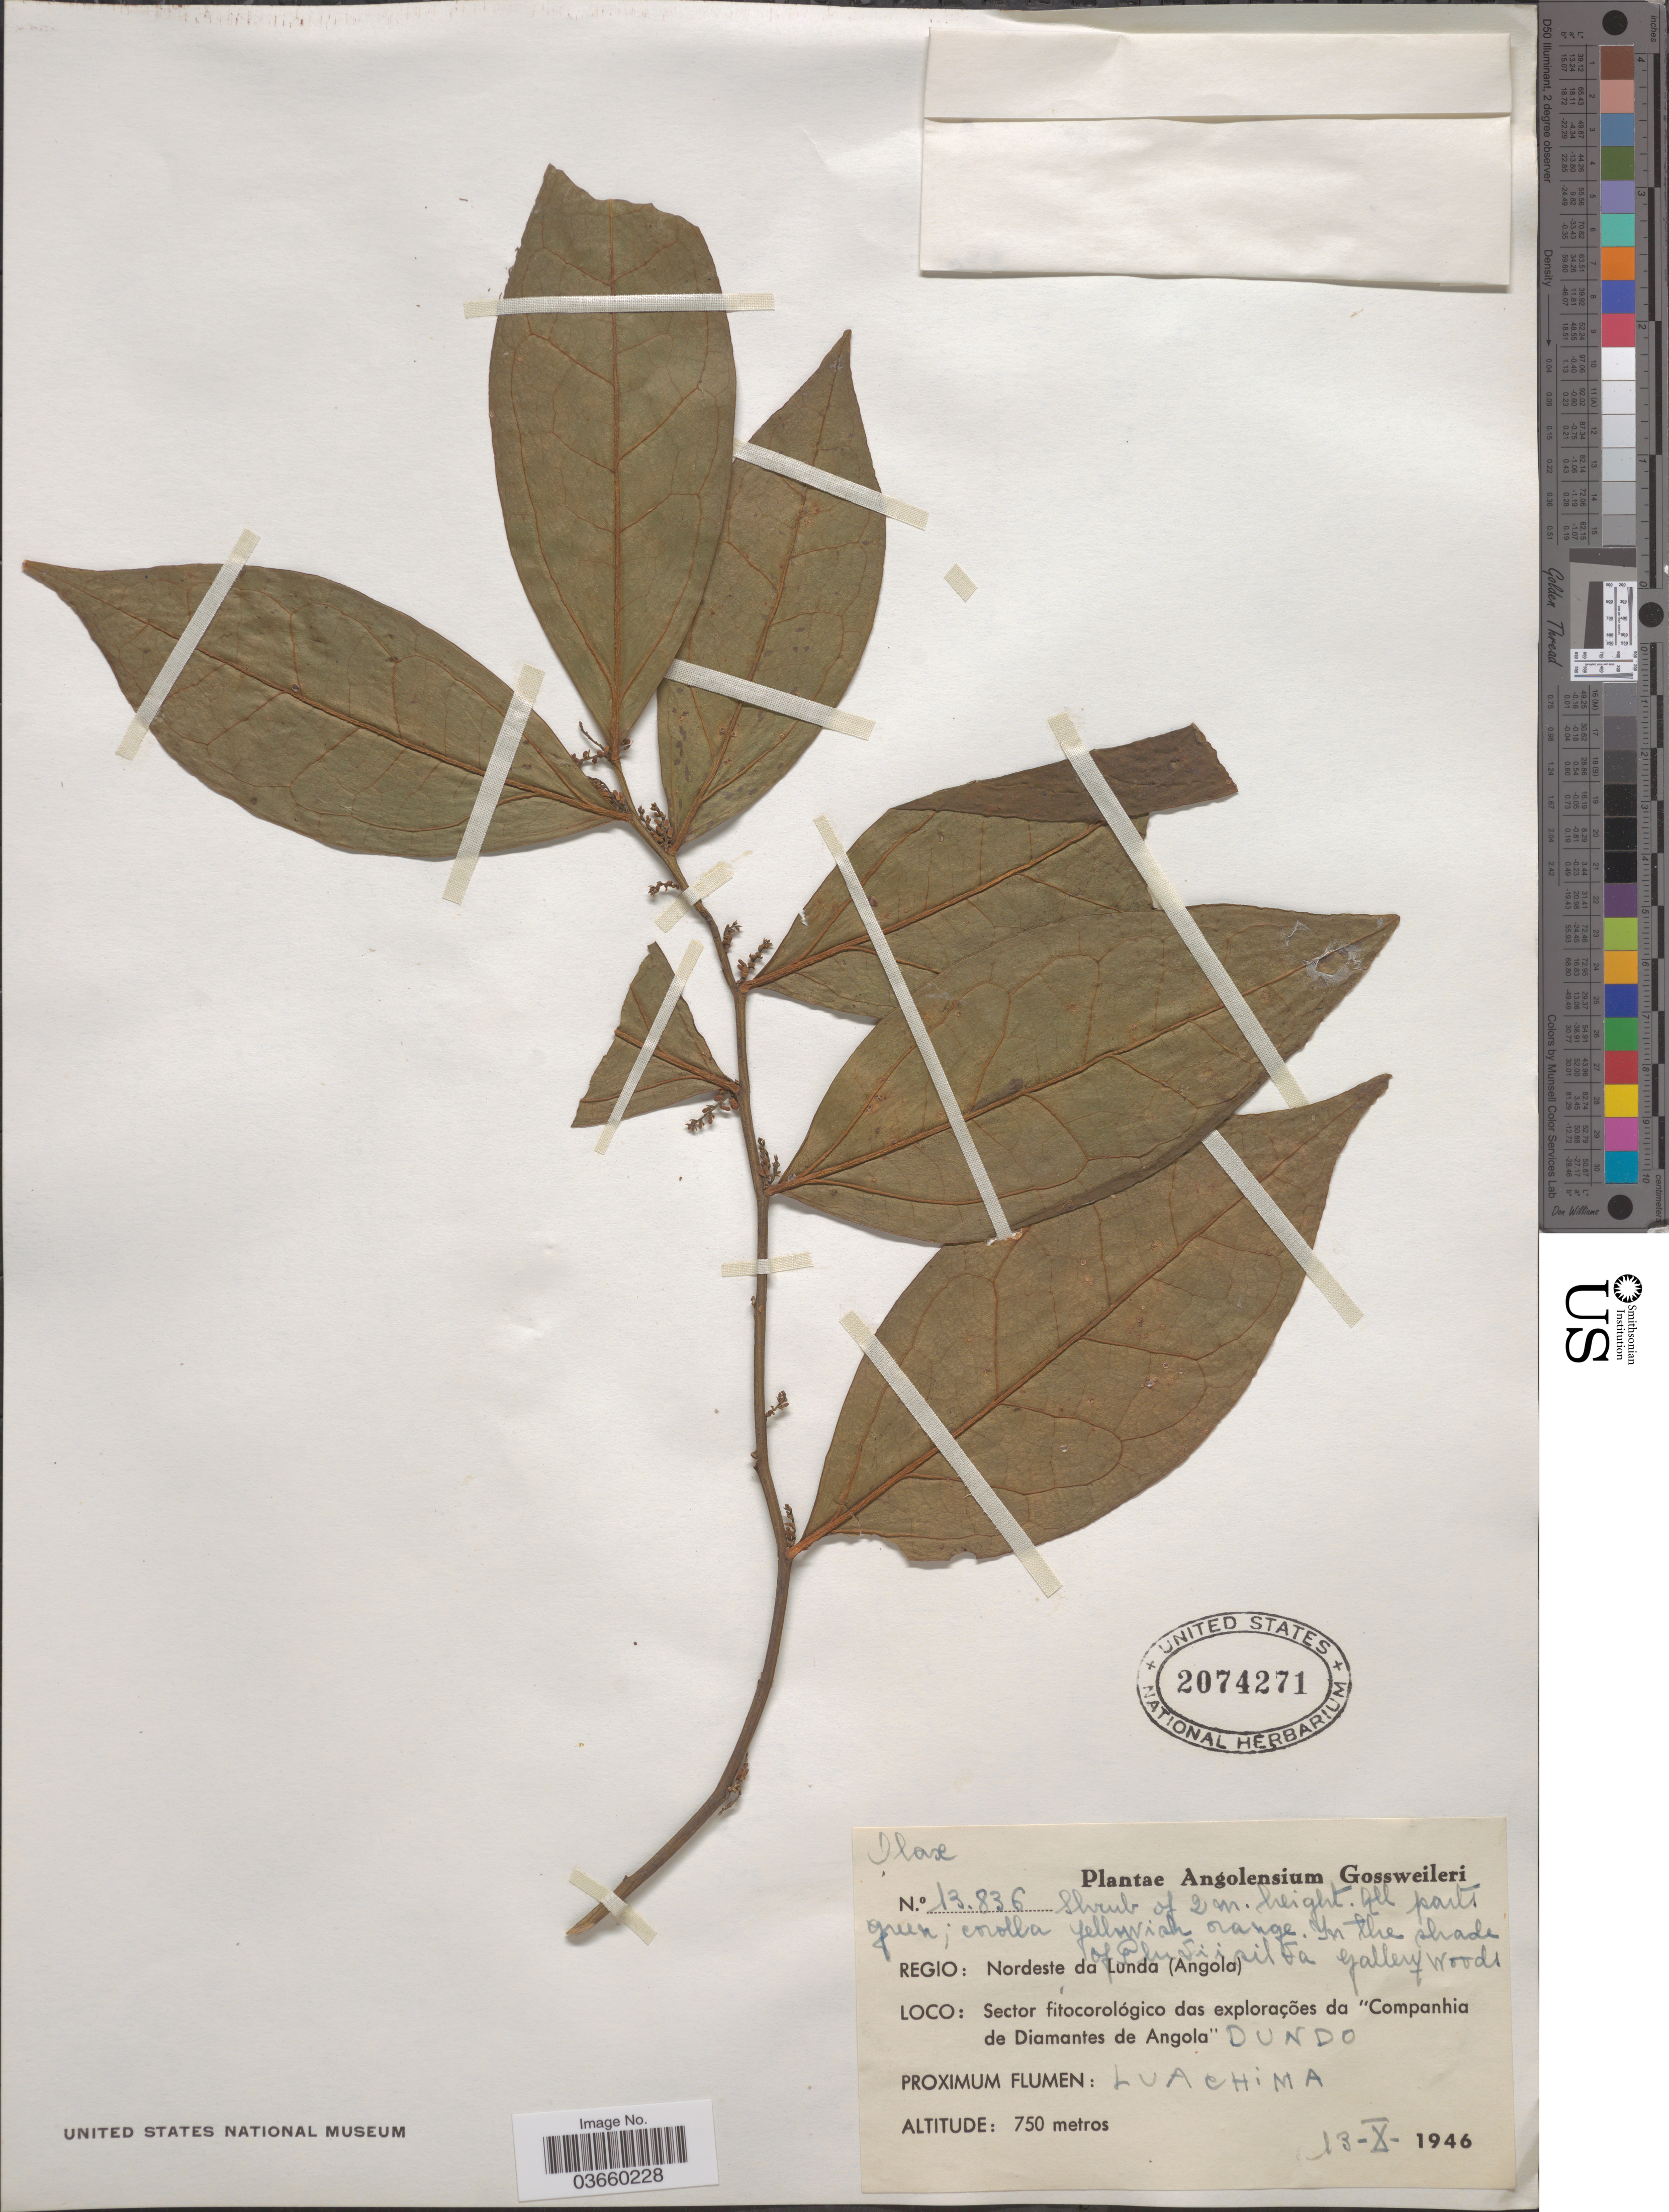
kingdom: Plantae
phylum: Tracheophyta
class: Magnoliopsida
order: Santalales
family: Olacaceae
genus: Olax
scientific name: Olax sp.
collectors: -. Gossweiler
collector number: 13836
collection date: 1946-10-13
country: Angola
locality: Regio: Nordeste da Lunda. Sector fitocorológica das explarações da "Companhia de Diamantes de Angola" Dundo. Proximum Flumen: Luachima.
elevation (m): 750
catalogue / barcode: US 2074271